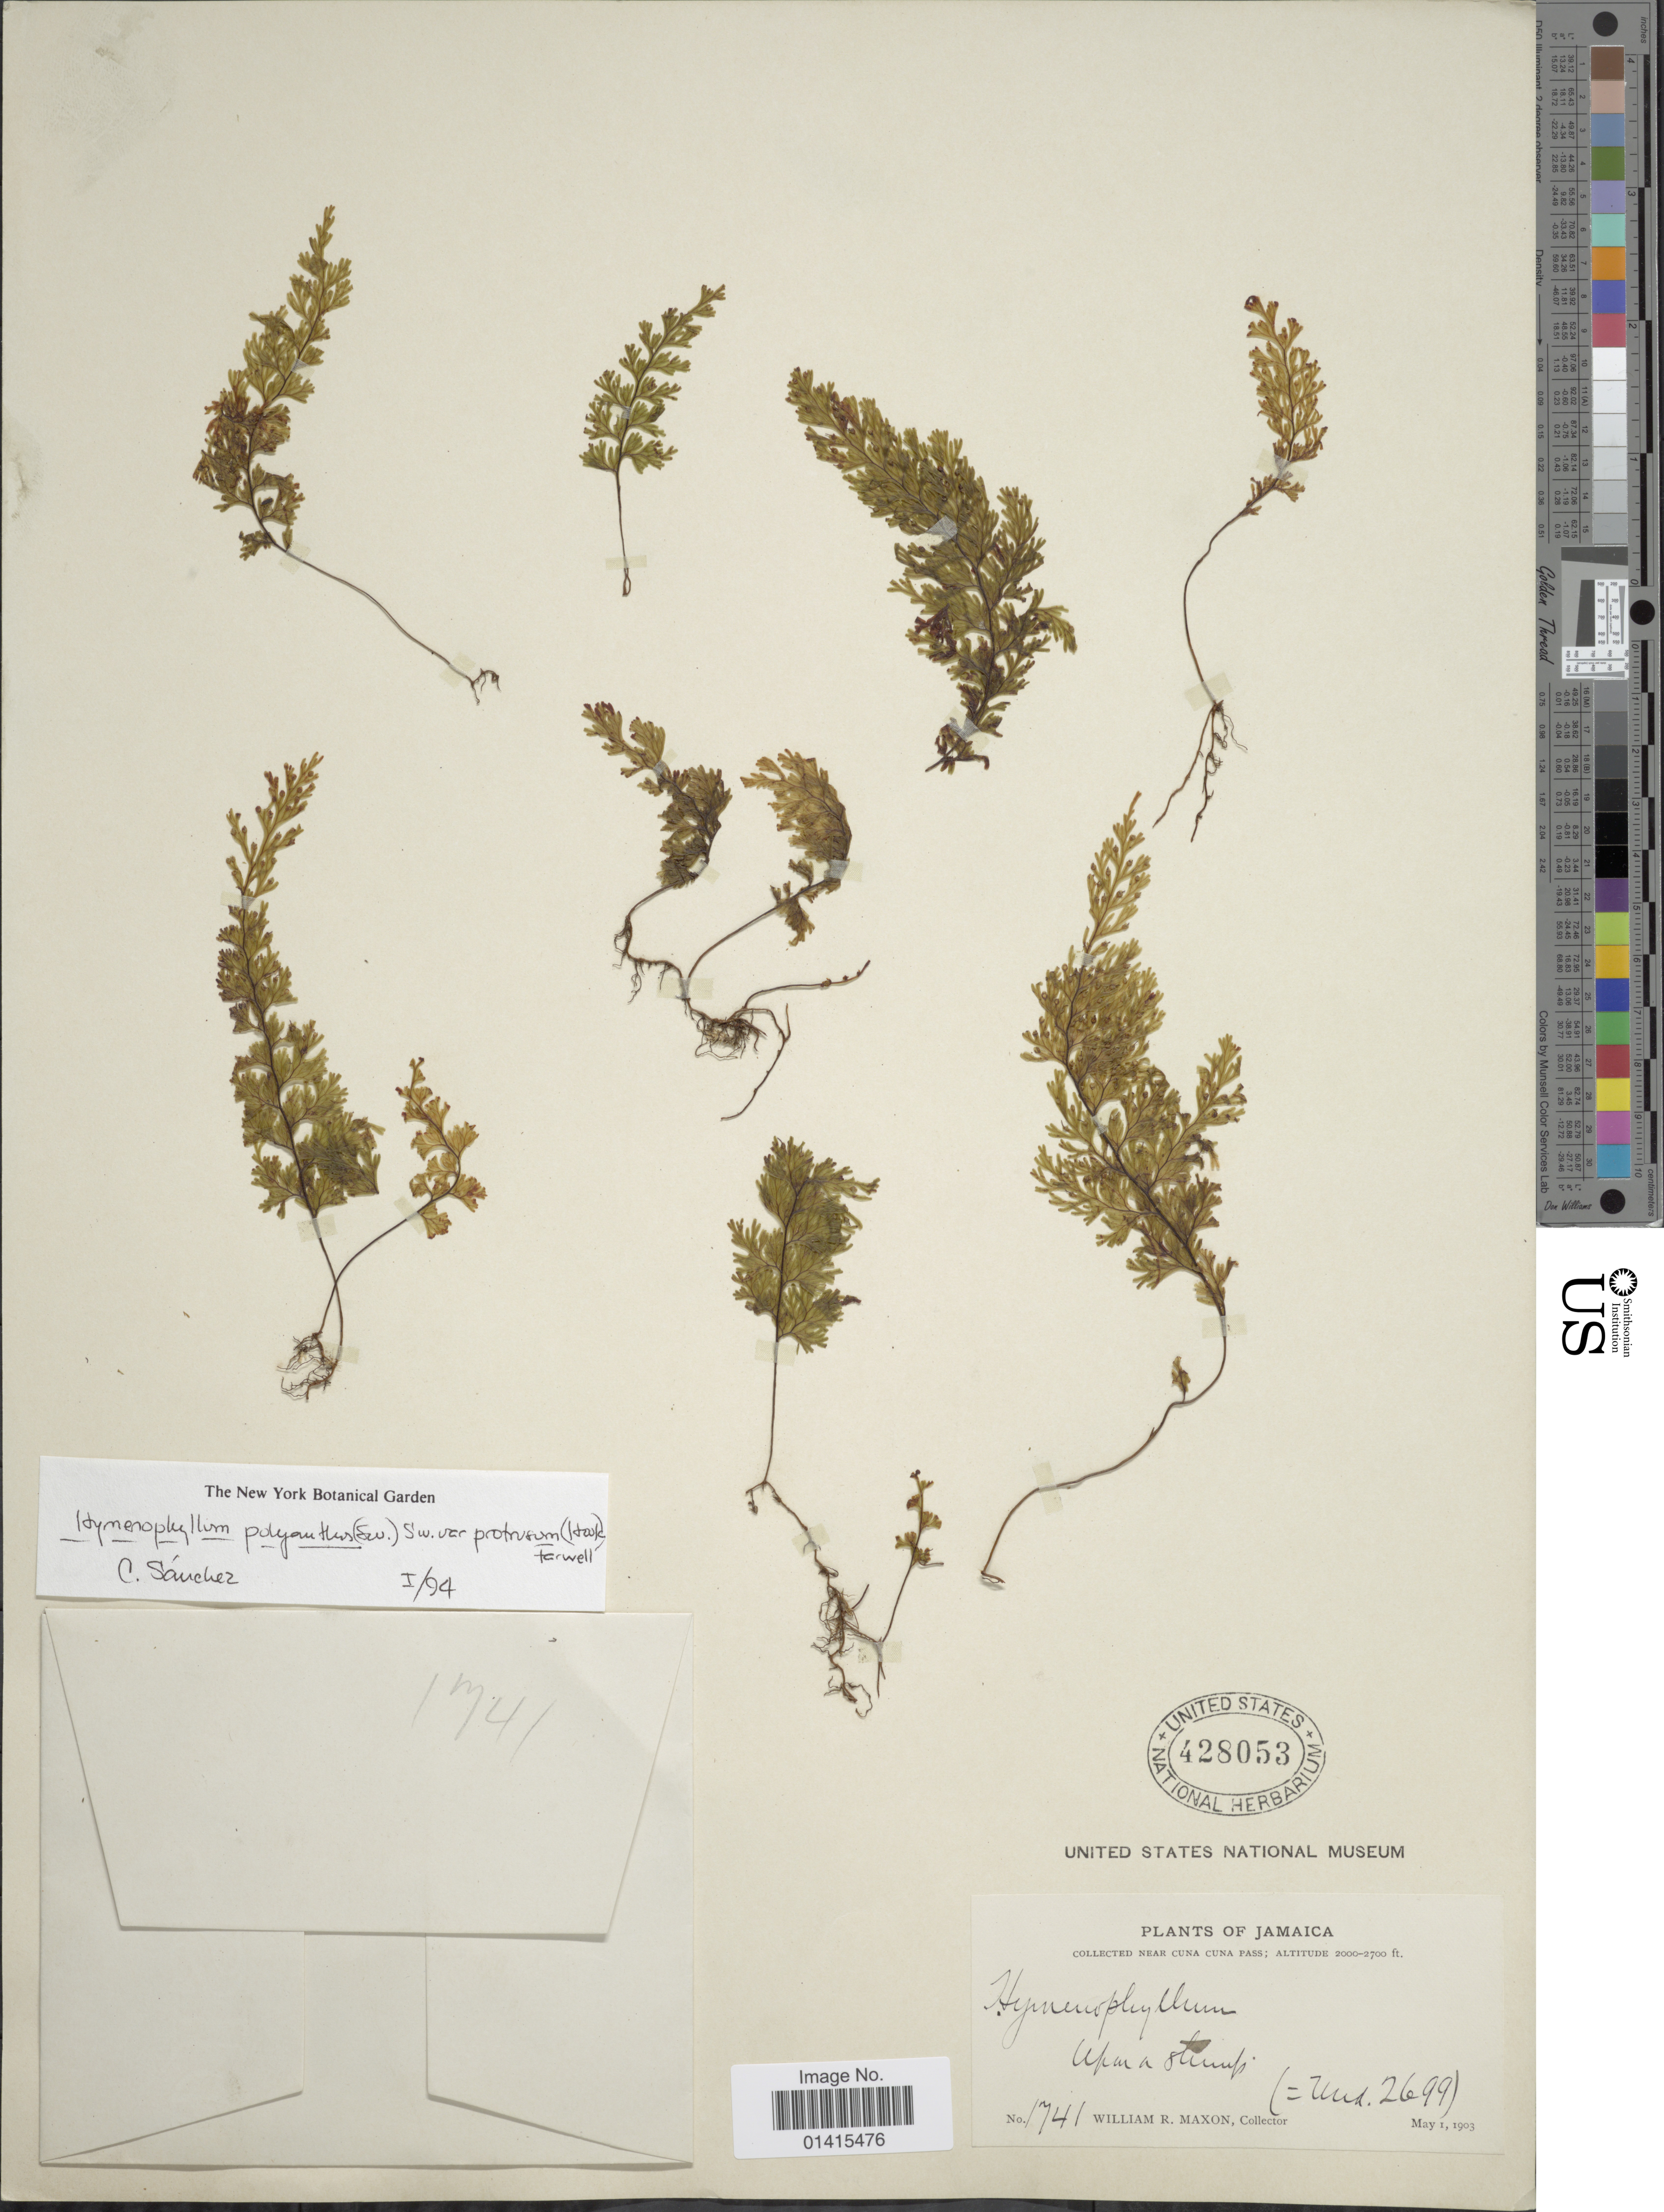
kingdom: Plantae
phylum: Tracheophyta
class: Polypodiopsida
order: Hymenophyllales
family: Hymenophyllaceae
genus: Hymenophyllum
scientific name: Hymenophyllum polyanthos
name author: (Sw.) Sw.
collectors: W. R. Maxon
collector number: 1741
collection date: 1903-05-01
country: Jamaica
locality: Near Cuna Cuna Pass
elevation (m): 610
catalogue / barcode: US 428053